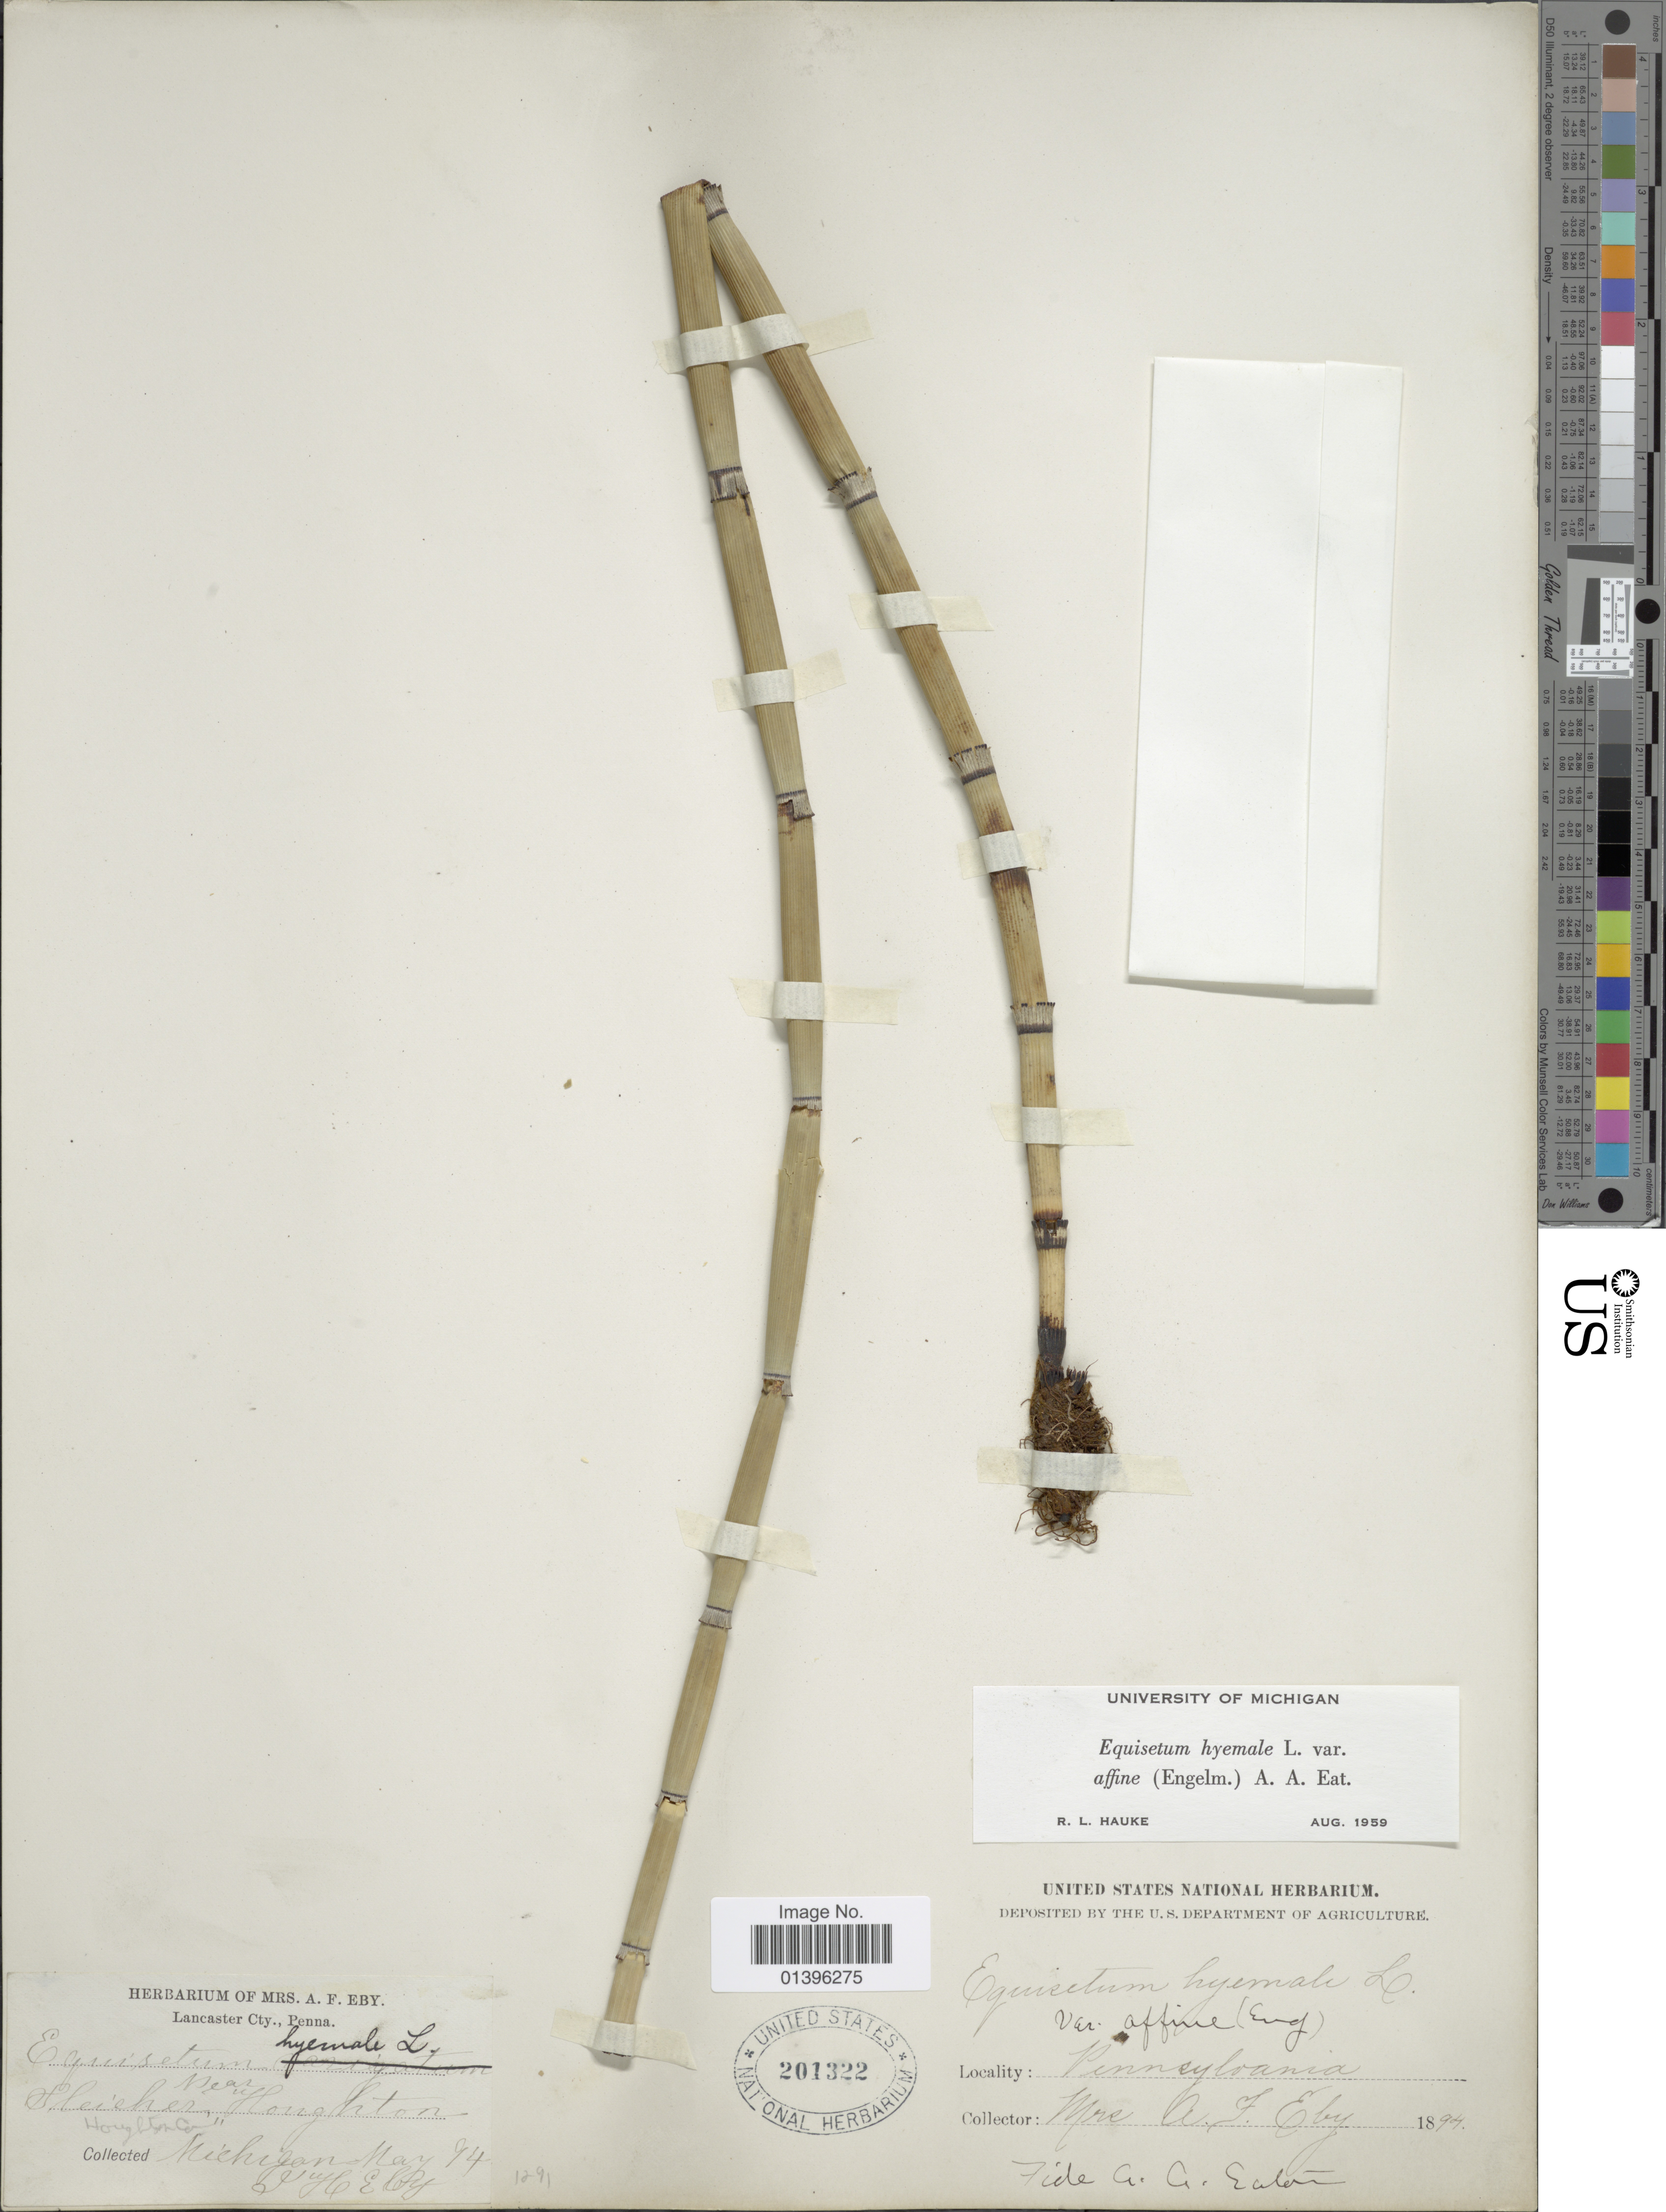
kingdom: Plantae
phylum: Tracheophyta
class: Polypodiopsida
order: Equisetales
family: Equisetaceae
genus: Equisetum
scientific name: Equisetum hyemale var. affine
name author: (Engelm.) A.A. Eaton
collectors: Mrs. A. F. Eby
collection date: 1894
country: United States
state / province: Pennsylvania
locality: Lancaster Cty., Sleicher near Honghton, Houghton Co.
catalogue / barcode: US 201322